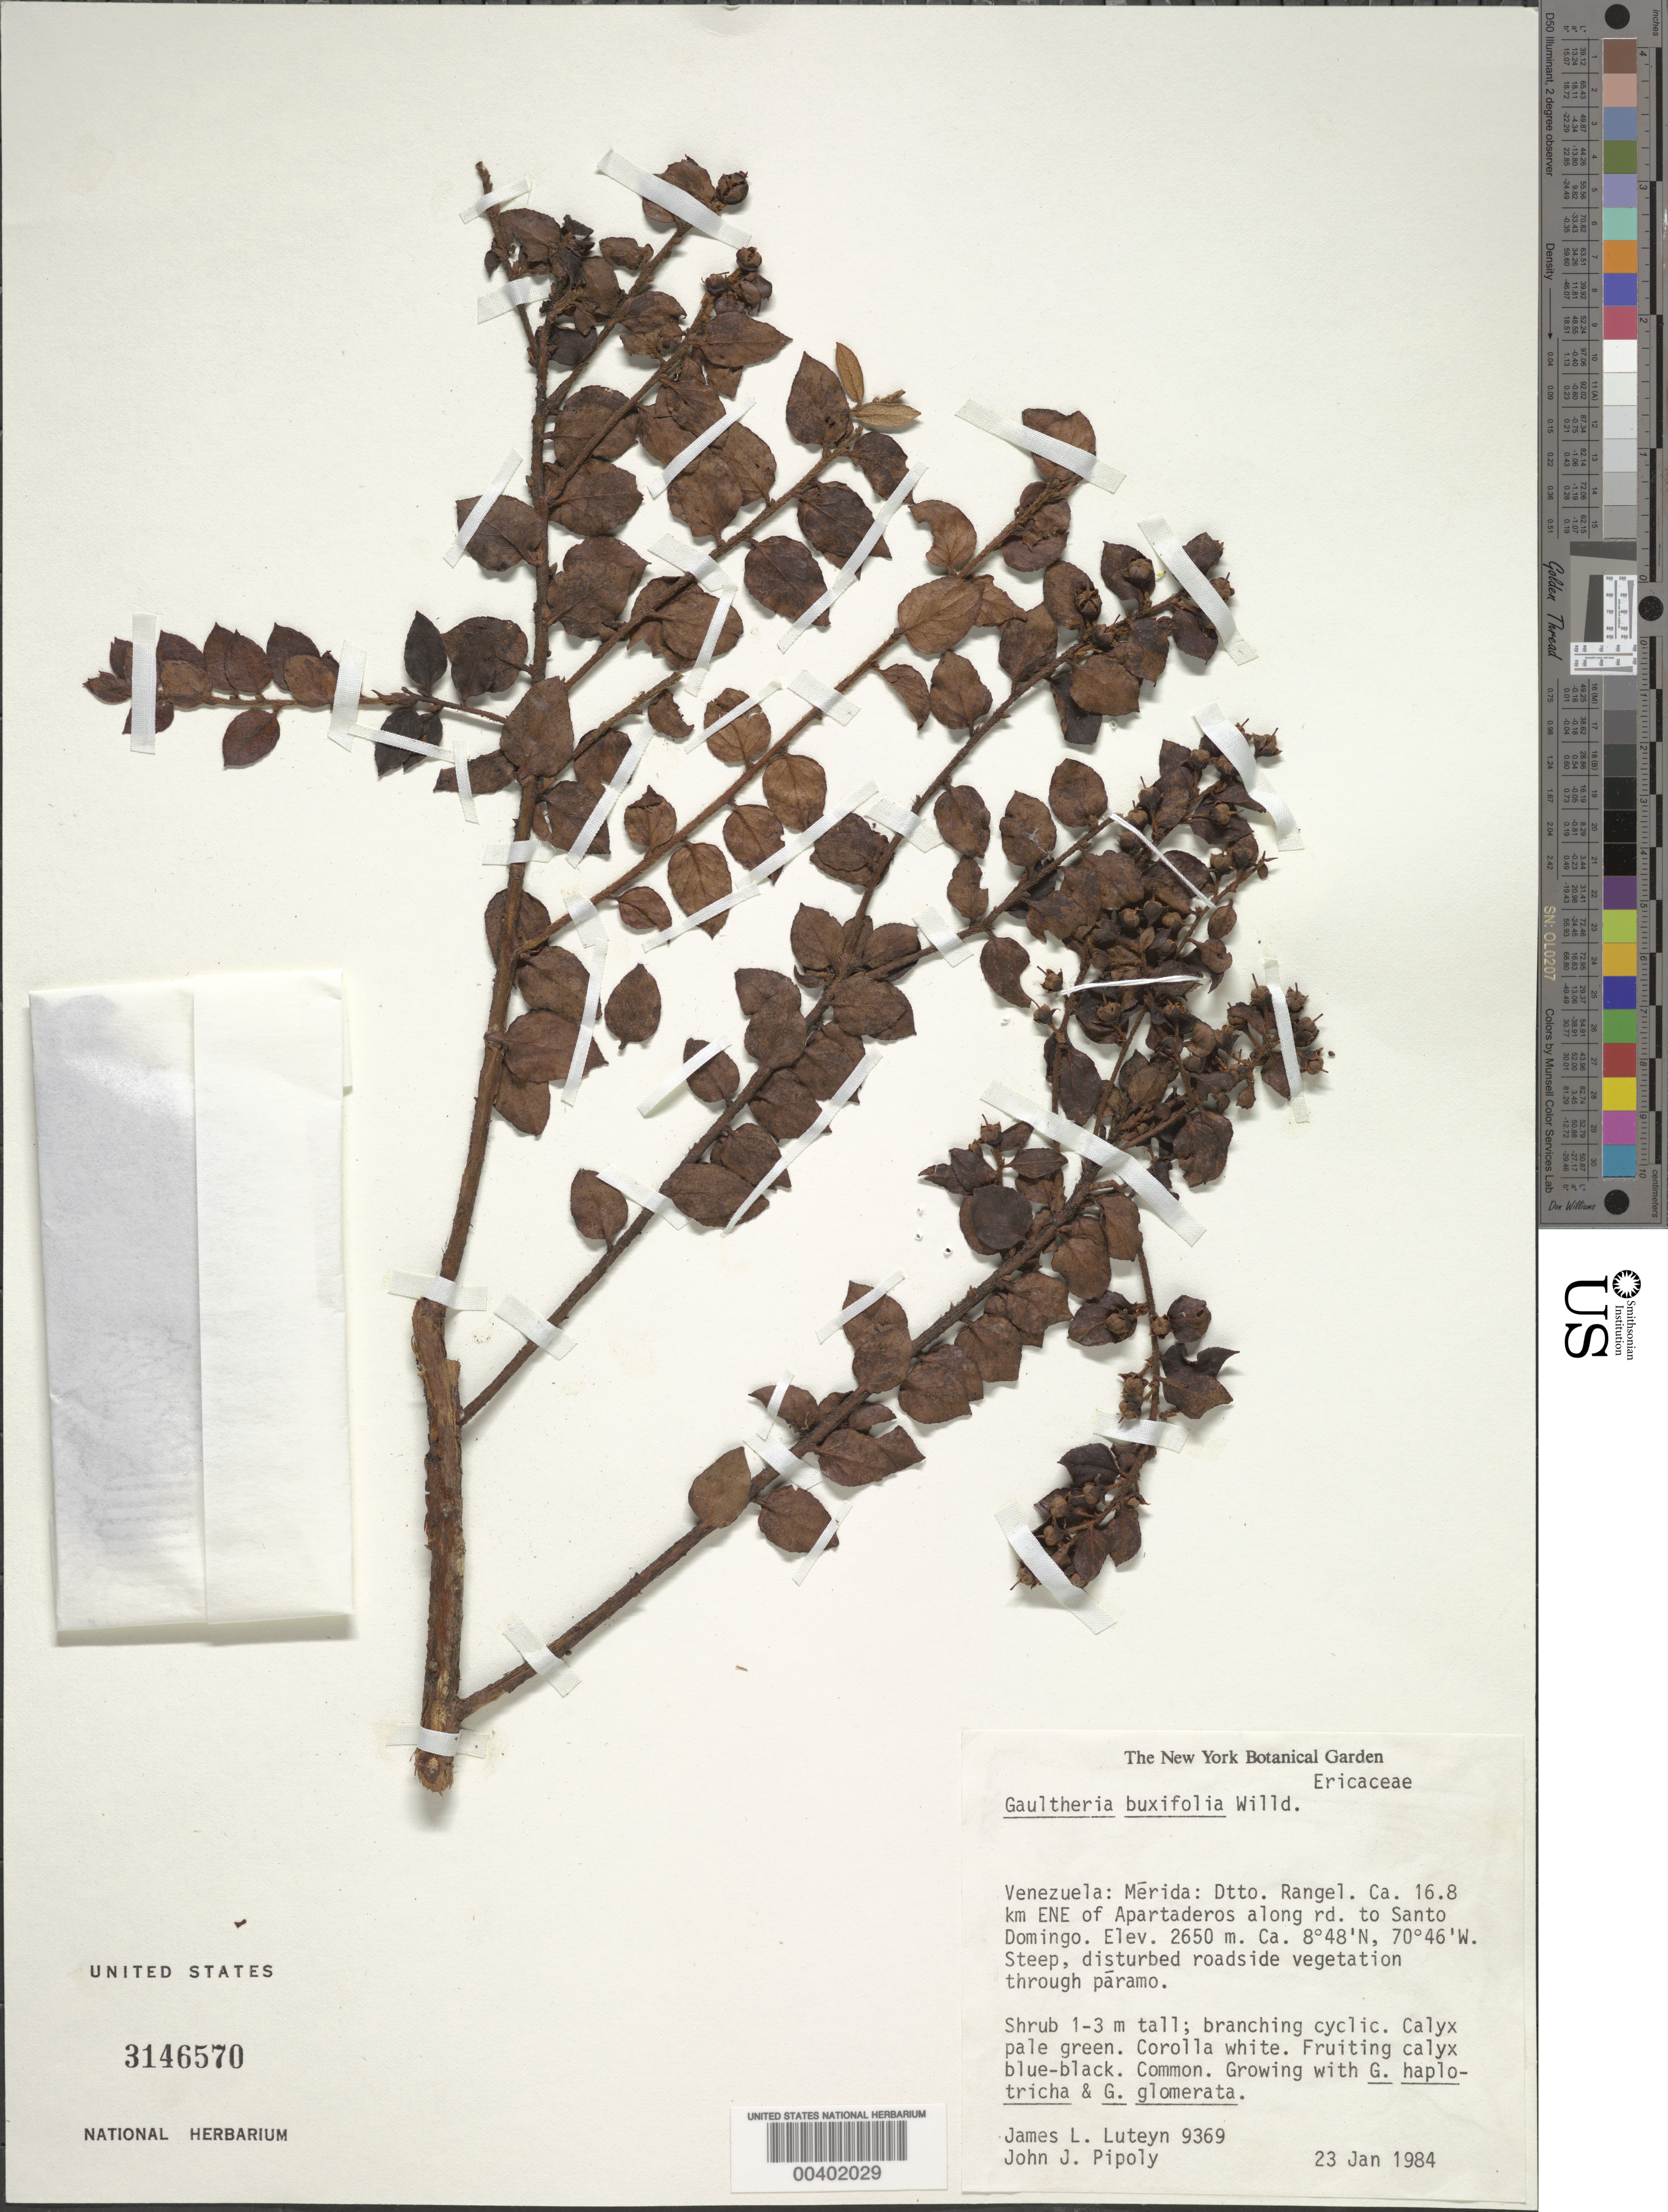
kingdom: Plantae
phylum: Tracheophyta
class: Magnoliopsida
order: Ericales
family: Ericaceae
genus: Gaultheria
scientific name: Gaultheria buxifolia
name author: Willd.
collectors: J. L. Luteyn & J. J. Pipoly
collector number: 9369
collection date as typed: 23 Jan 1984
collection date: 1984-01-23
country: Venezuela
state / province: Mérida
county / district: Rangel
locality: ENE of Apartaderos along road to Santo Domingo. Apartaderos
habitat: Steep, disturbed roadside vegetation through páramo.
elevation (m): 2650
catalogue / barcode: US 3146570